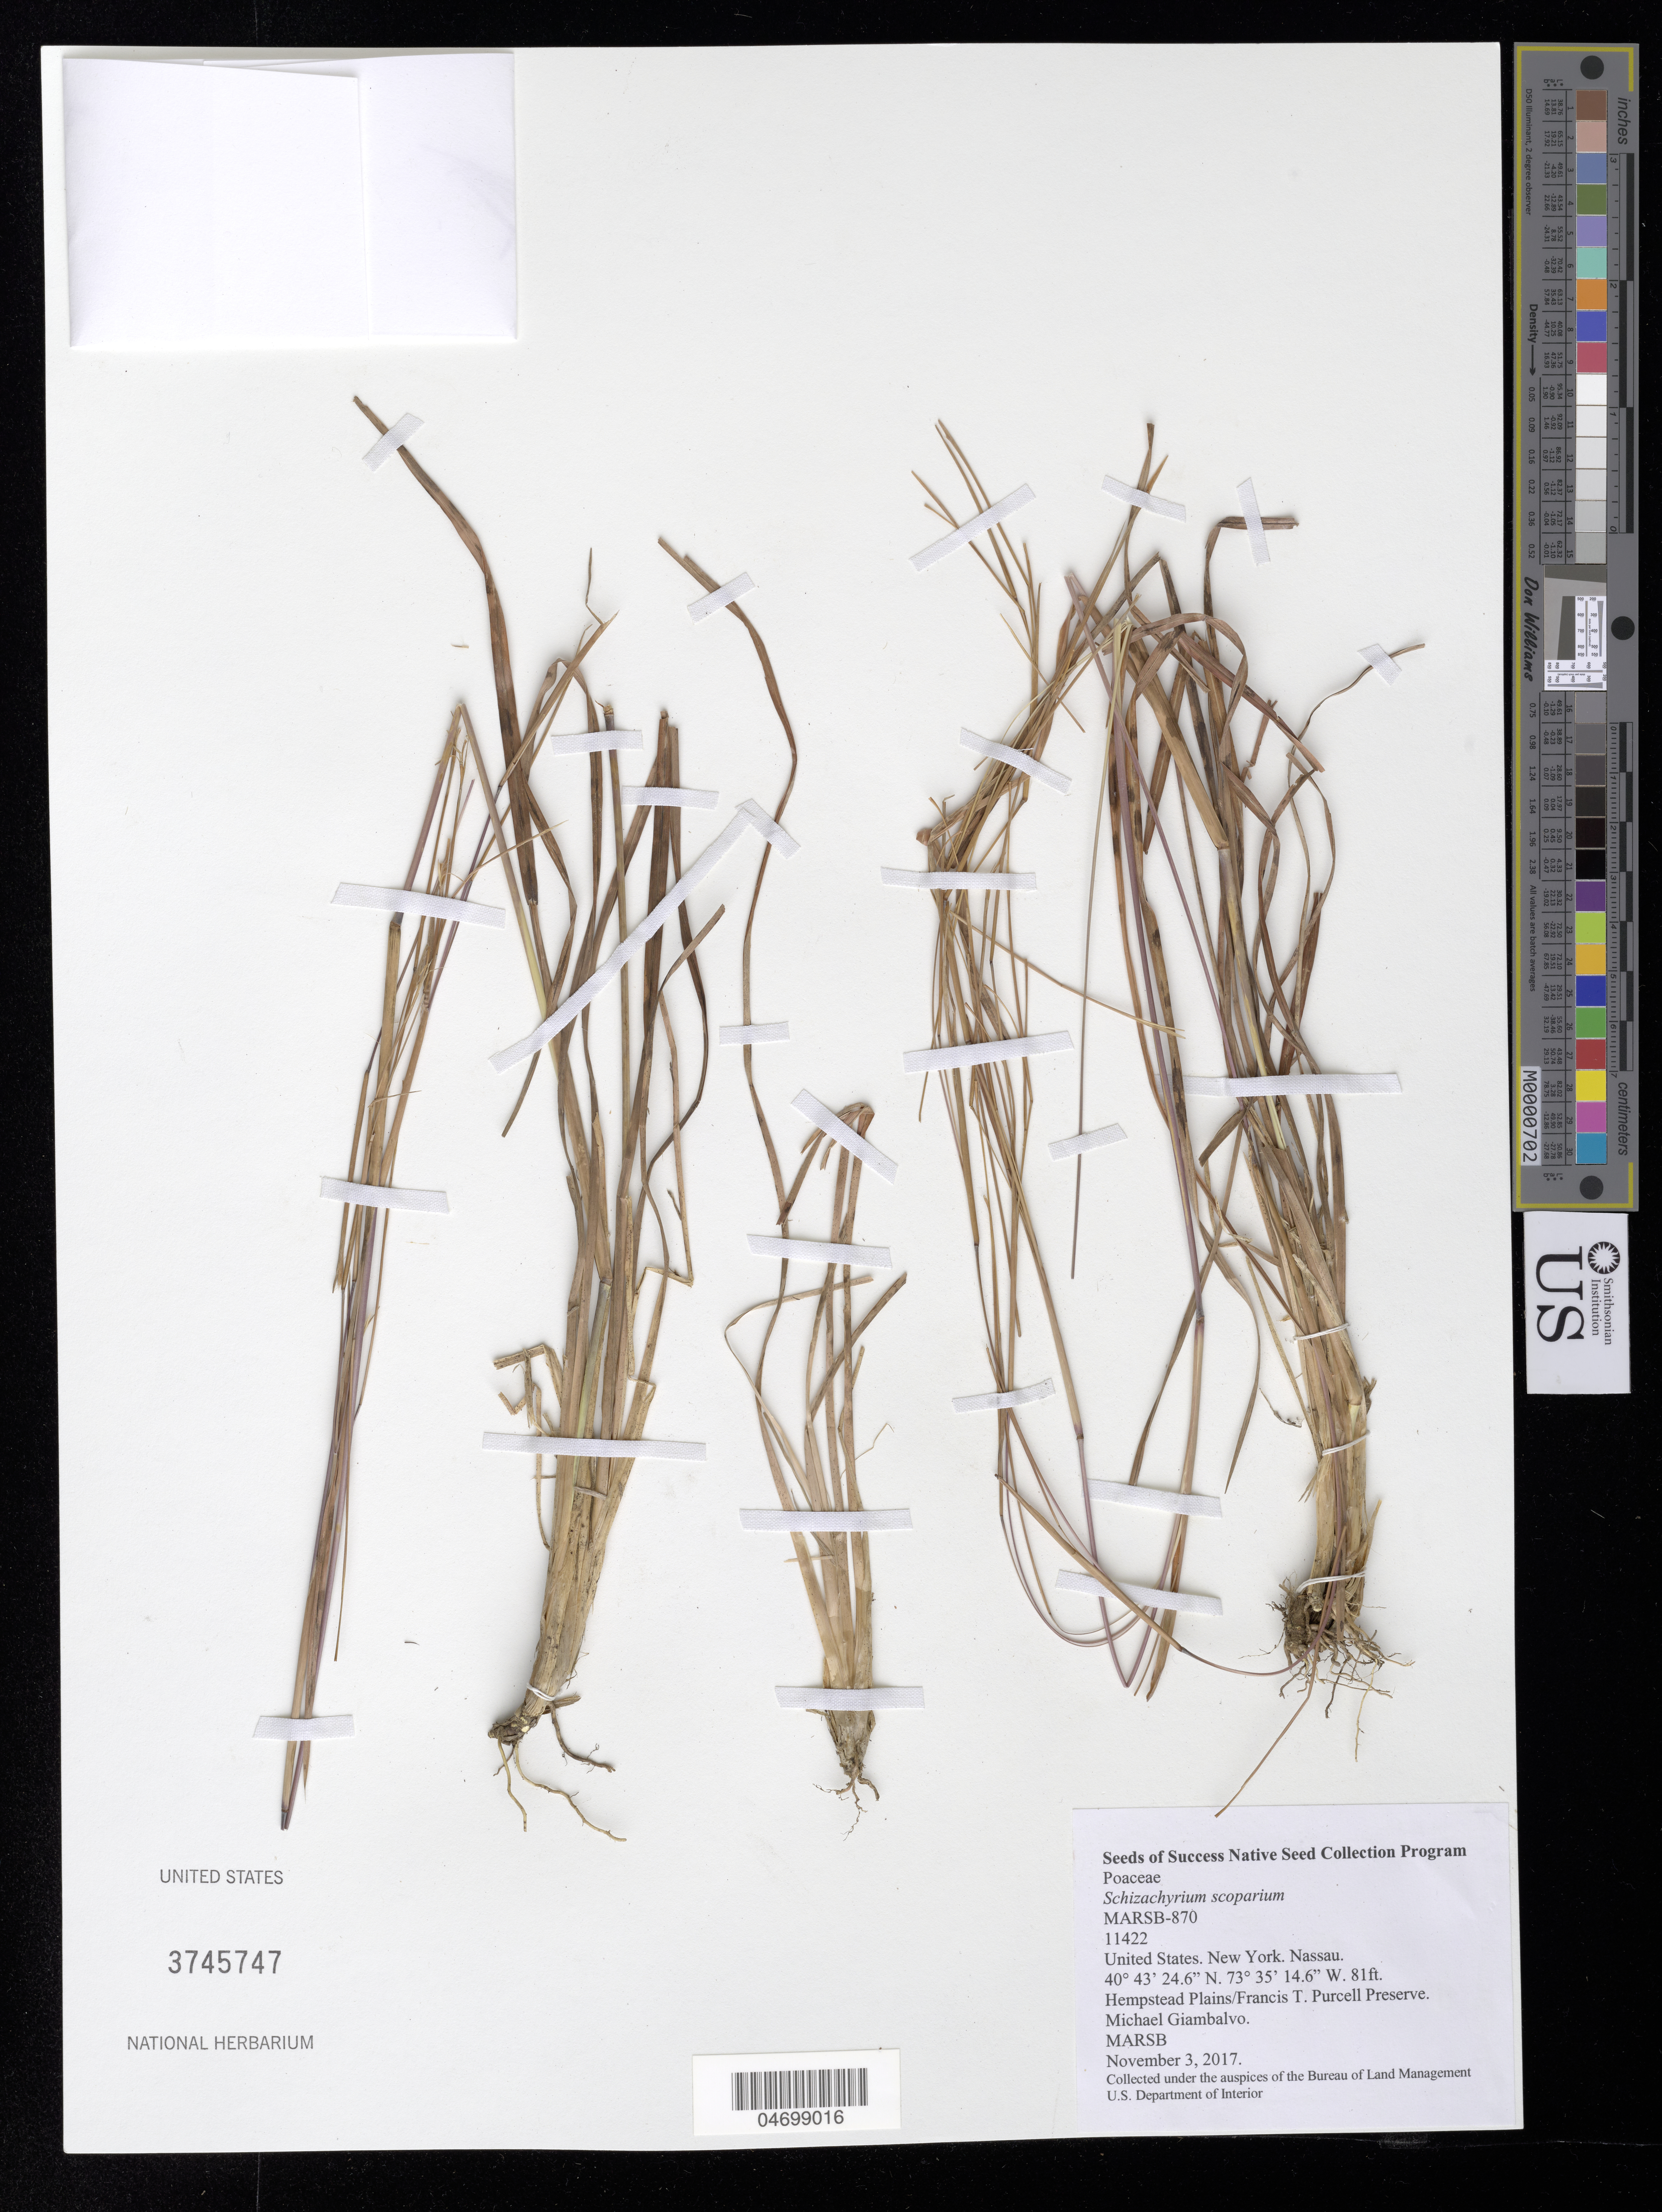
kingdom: Plantae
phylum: Tracheophyta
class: Liliopsida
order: Poales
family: Poaceae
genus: Schizachyrium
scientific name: Schizachyrium scoparium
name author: (Michx.) Nash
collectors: M. Giambalvo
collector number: MARSB-870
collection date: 2017-11-03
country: United States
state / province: New York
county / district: Nassau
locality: Hempstead Plains, Francis T. Purcell Preserve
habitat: Dry Atlantic Coastal Prairie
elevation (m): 25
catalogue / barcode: US 3745747